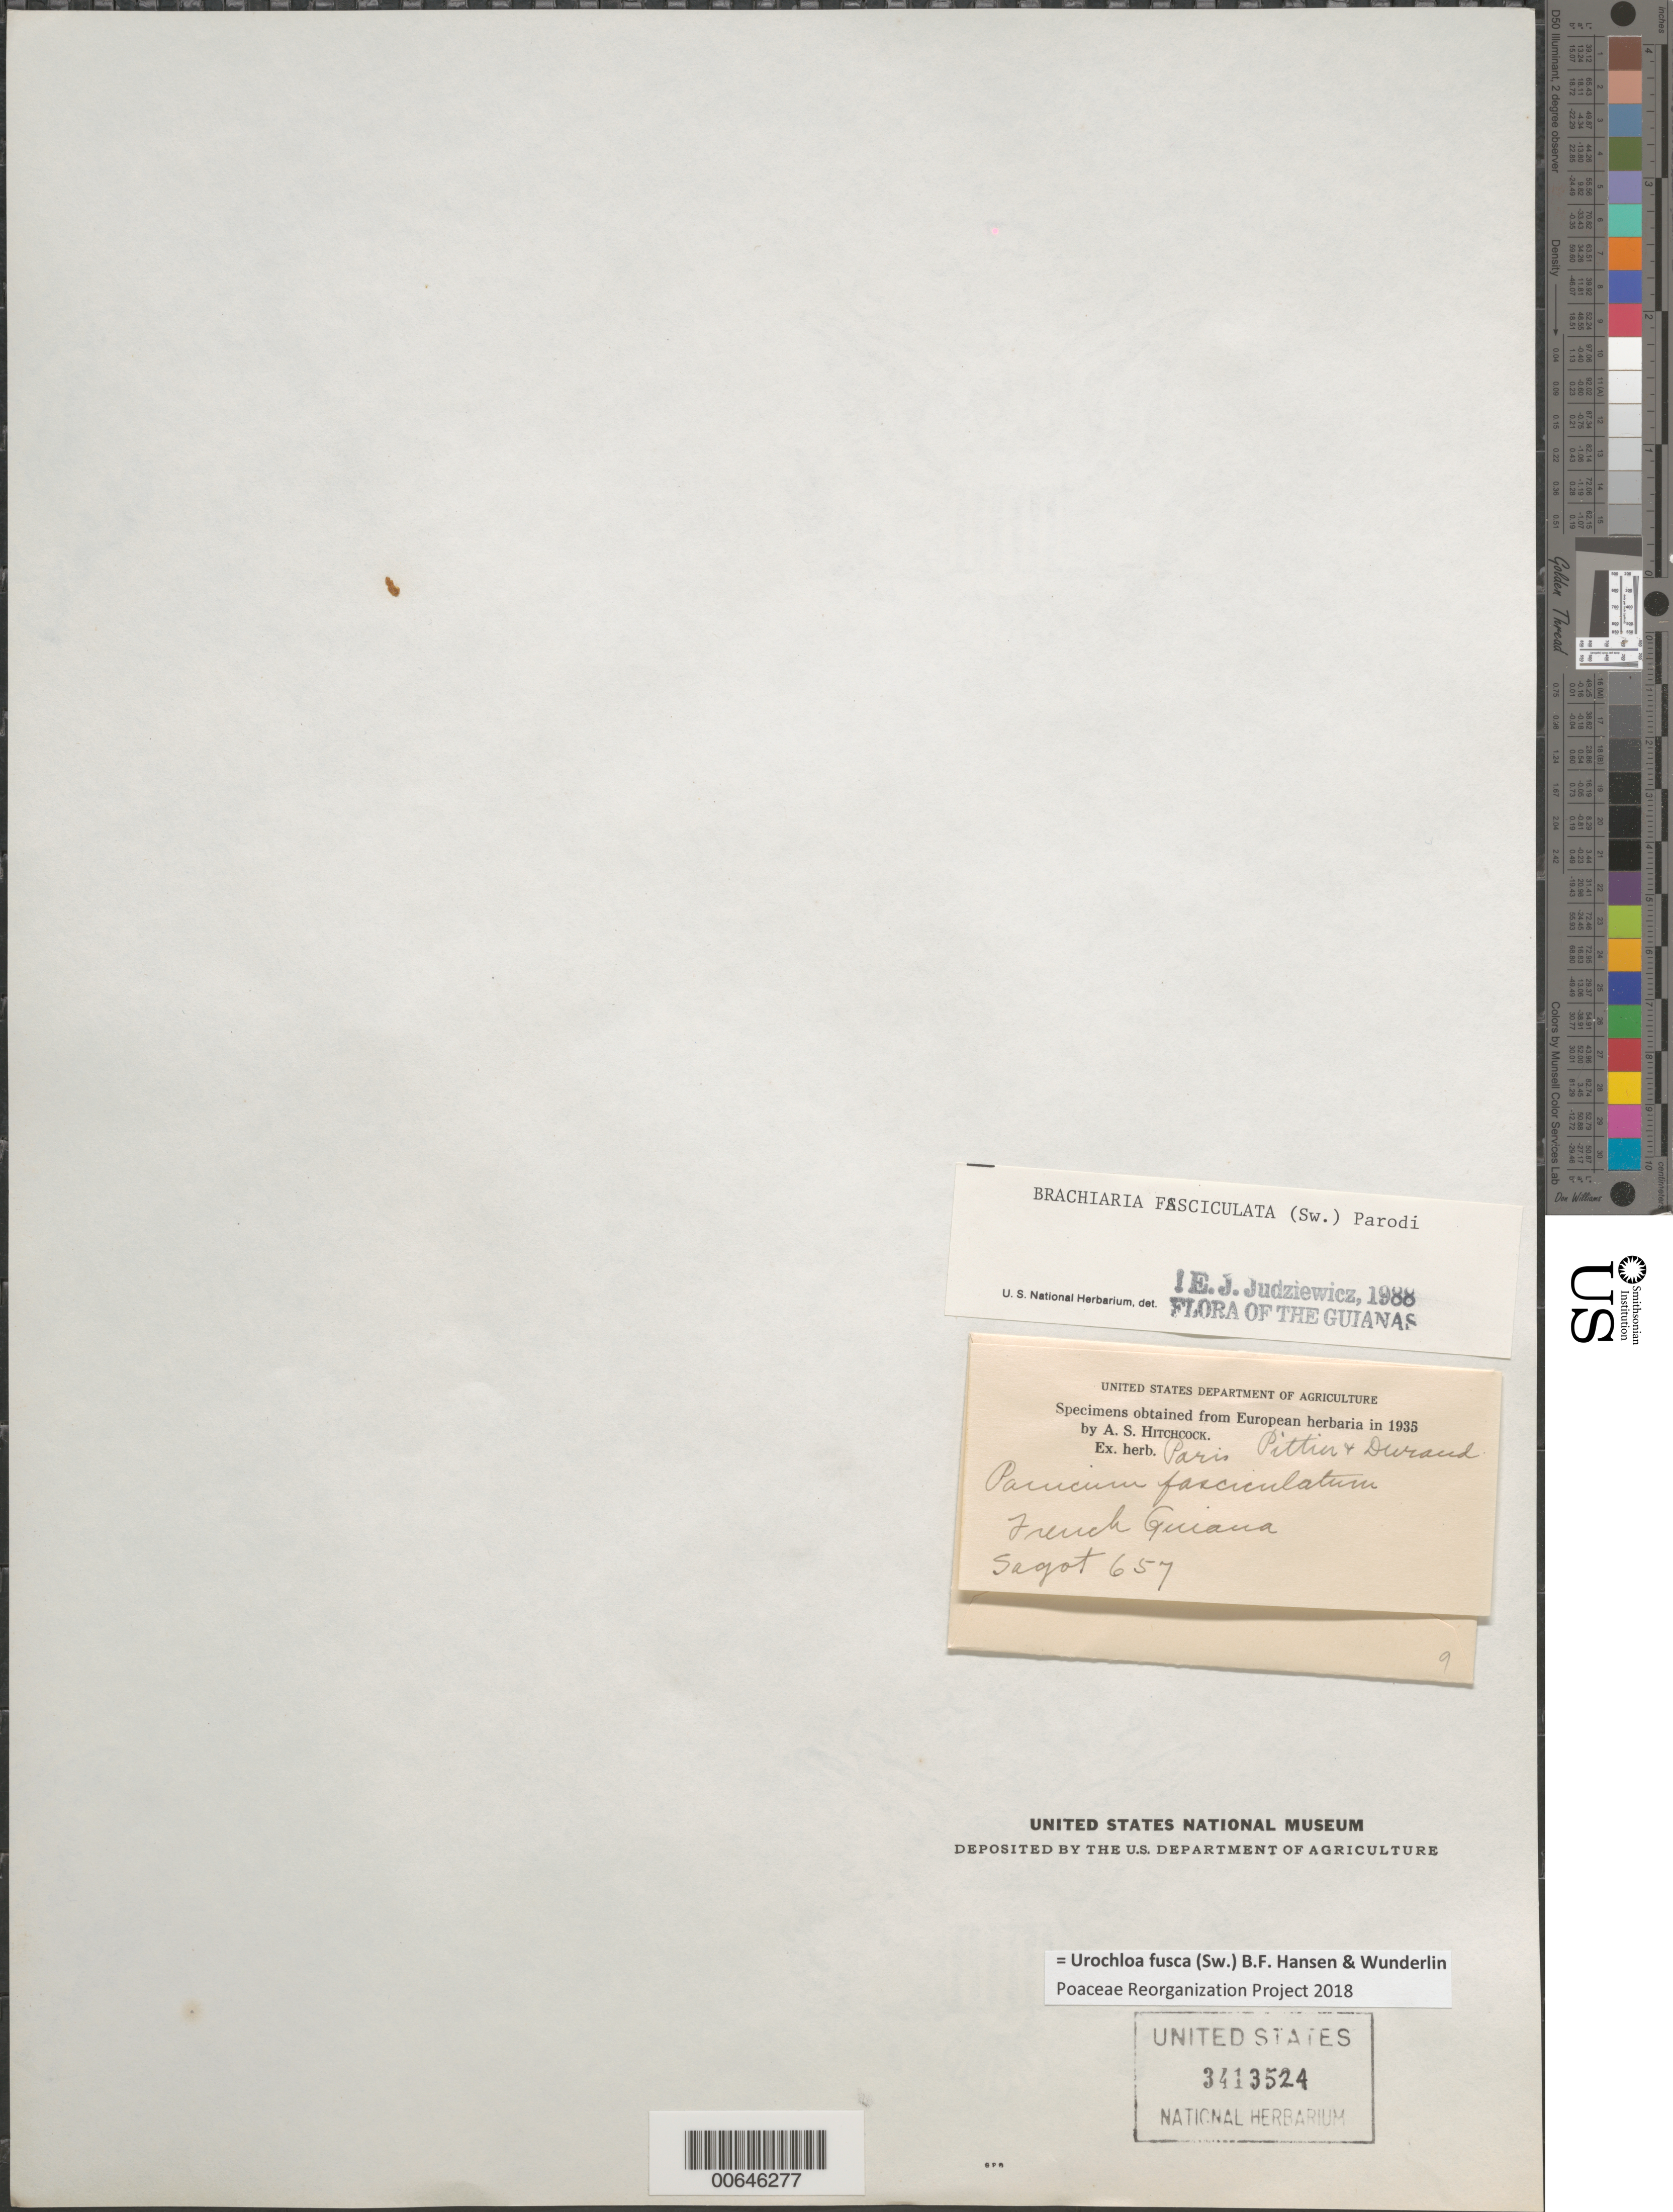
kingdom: Plantae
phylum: Tracheophyta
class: Liliopsida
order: Poales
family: Poaceae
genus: Brachiaria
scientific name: Brachiaria fasciculata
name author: (Sw.) Parodi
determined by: Judziewicz, E. J.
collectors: P. A. Sagot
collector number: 657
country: French Guiana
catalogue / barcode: US 3413524